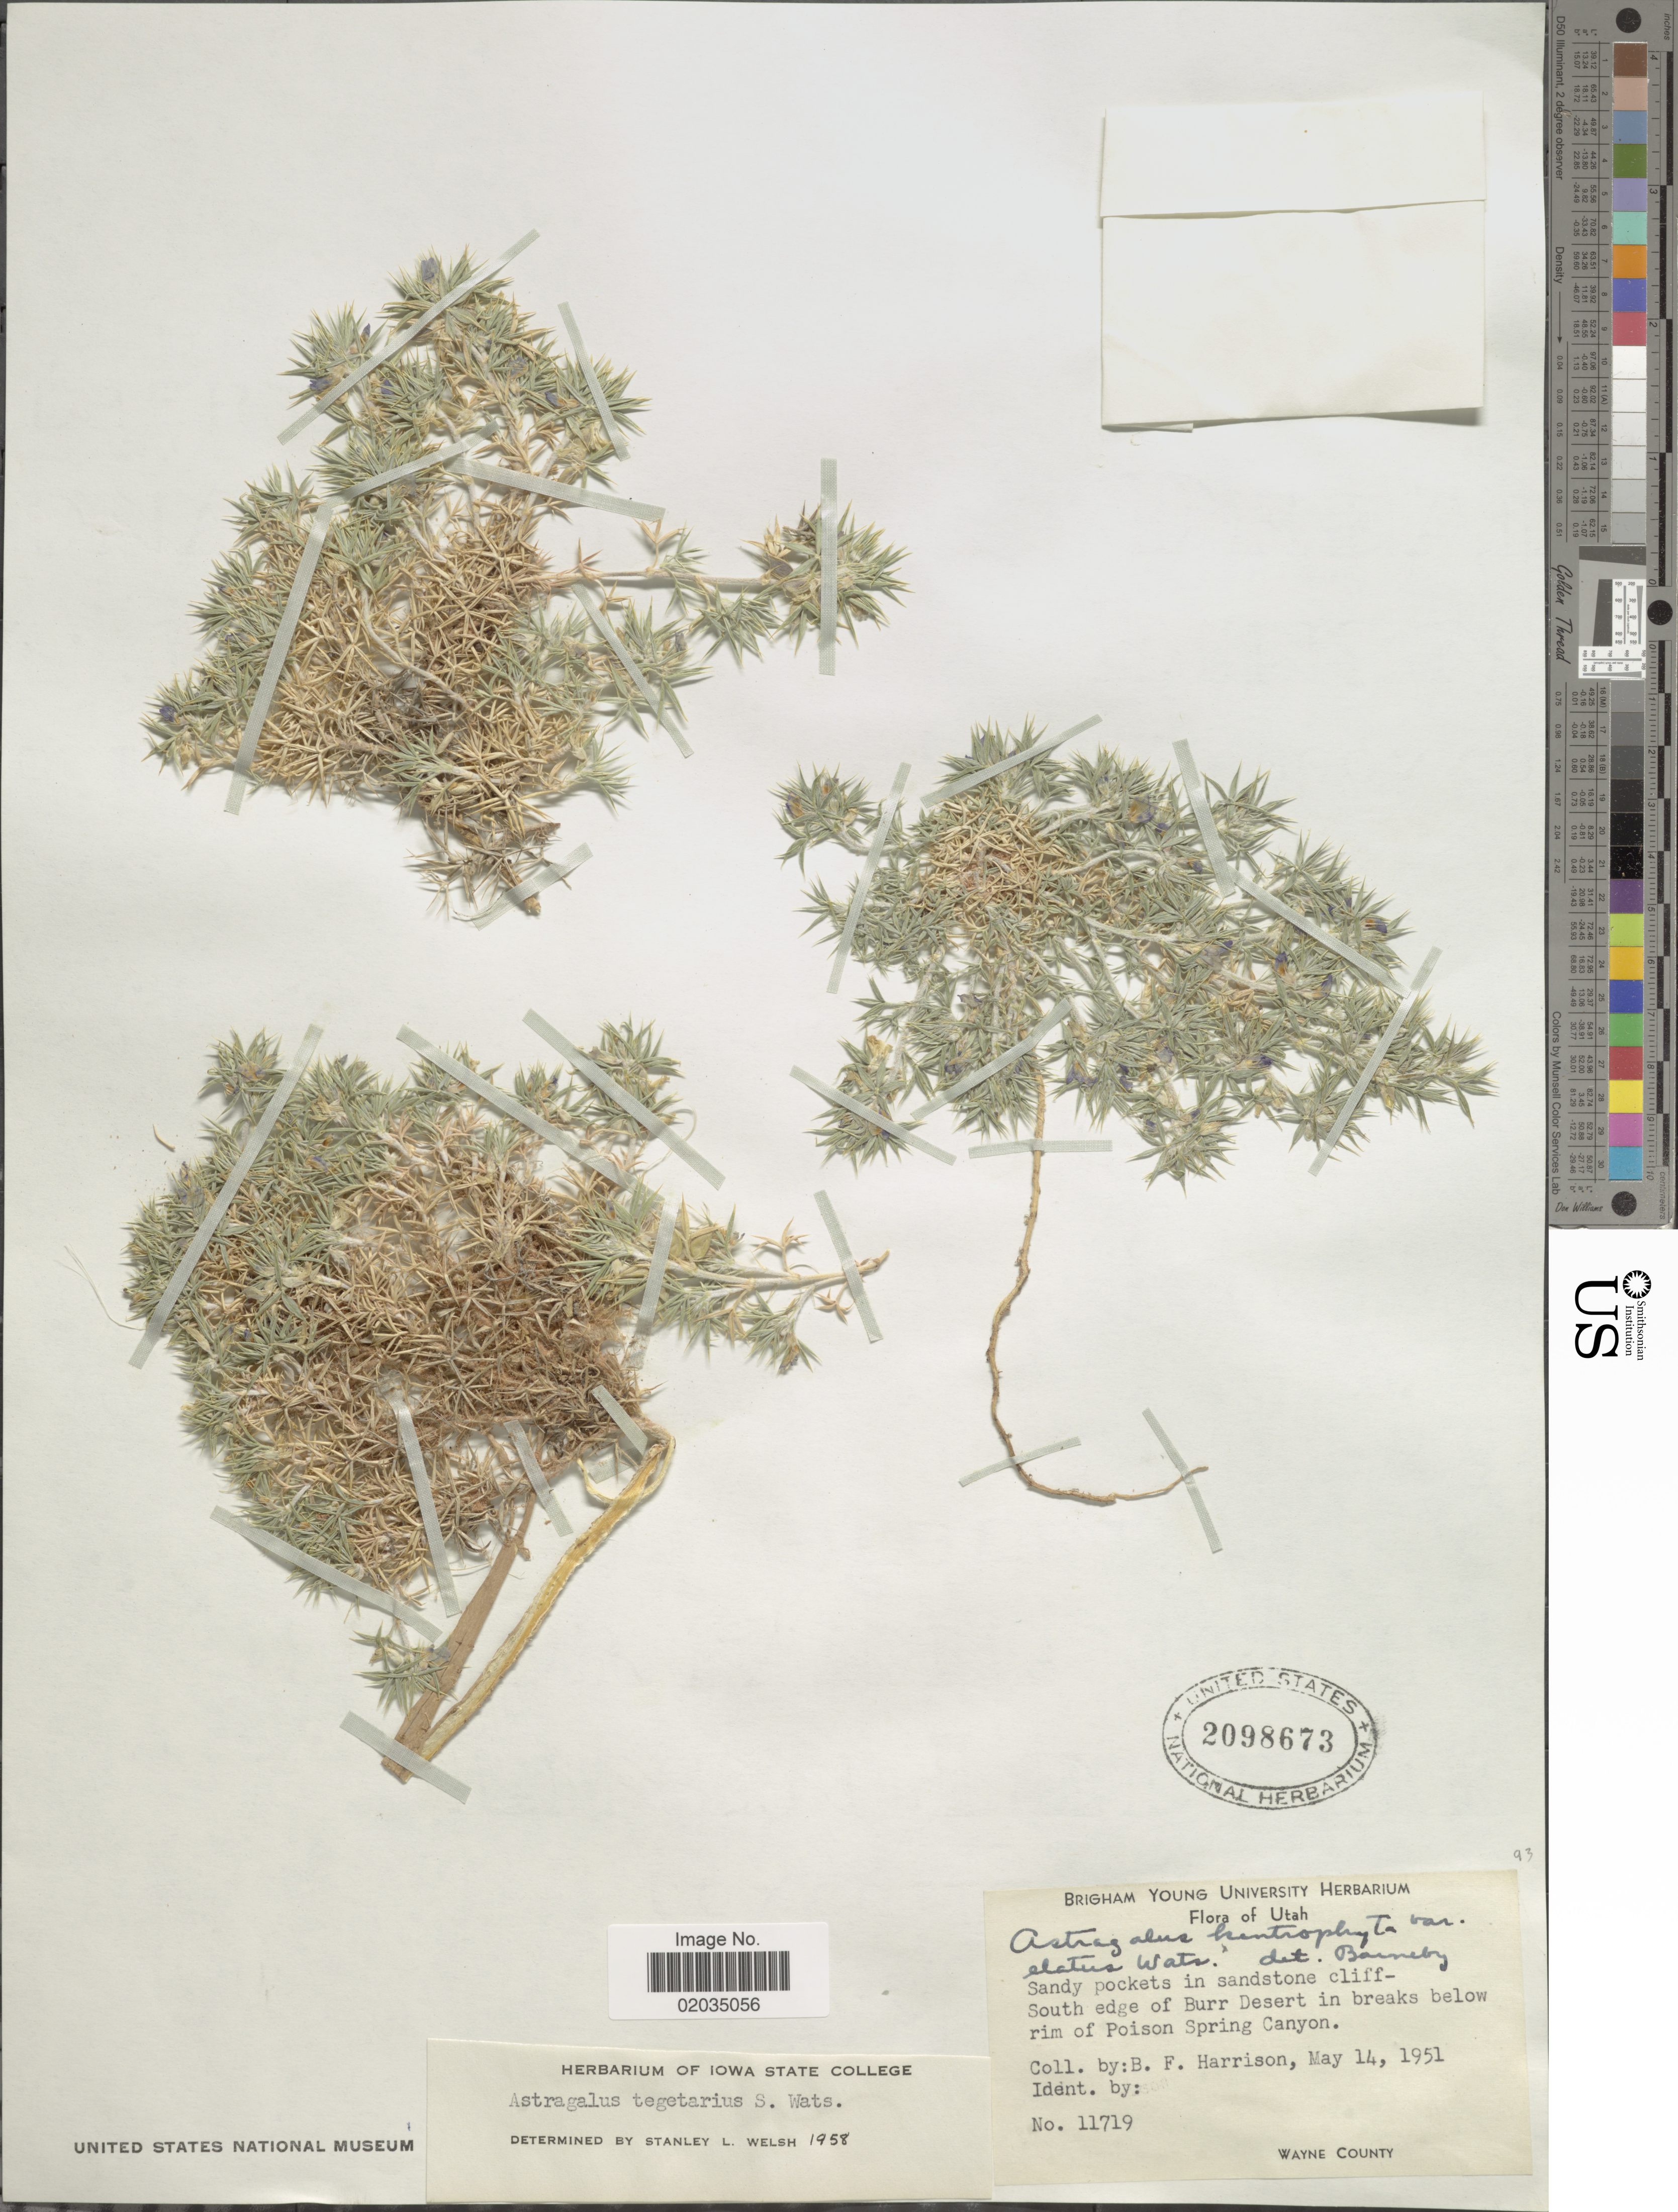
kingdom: Plantae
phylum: Tracheophyta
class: Magnoliopsida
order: Fabales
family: Fabaceae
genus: Astragalus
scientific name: Astragalus tegetarioides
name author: M.E. Jones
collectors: B. F. Harrison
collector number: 11719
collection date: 1951-05-14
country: United States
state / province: Utah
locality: South edge of Burr Desert in breaks below rim of Poison Spring Canyon, Wayne County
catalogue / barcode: US 2098673